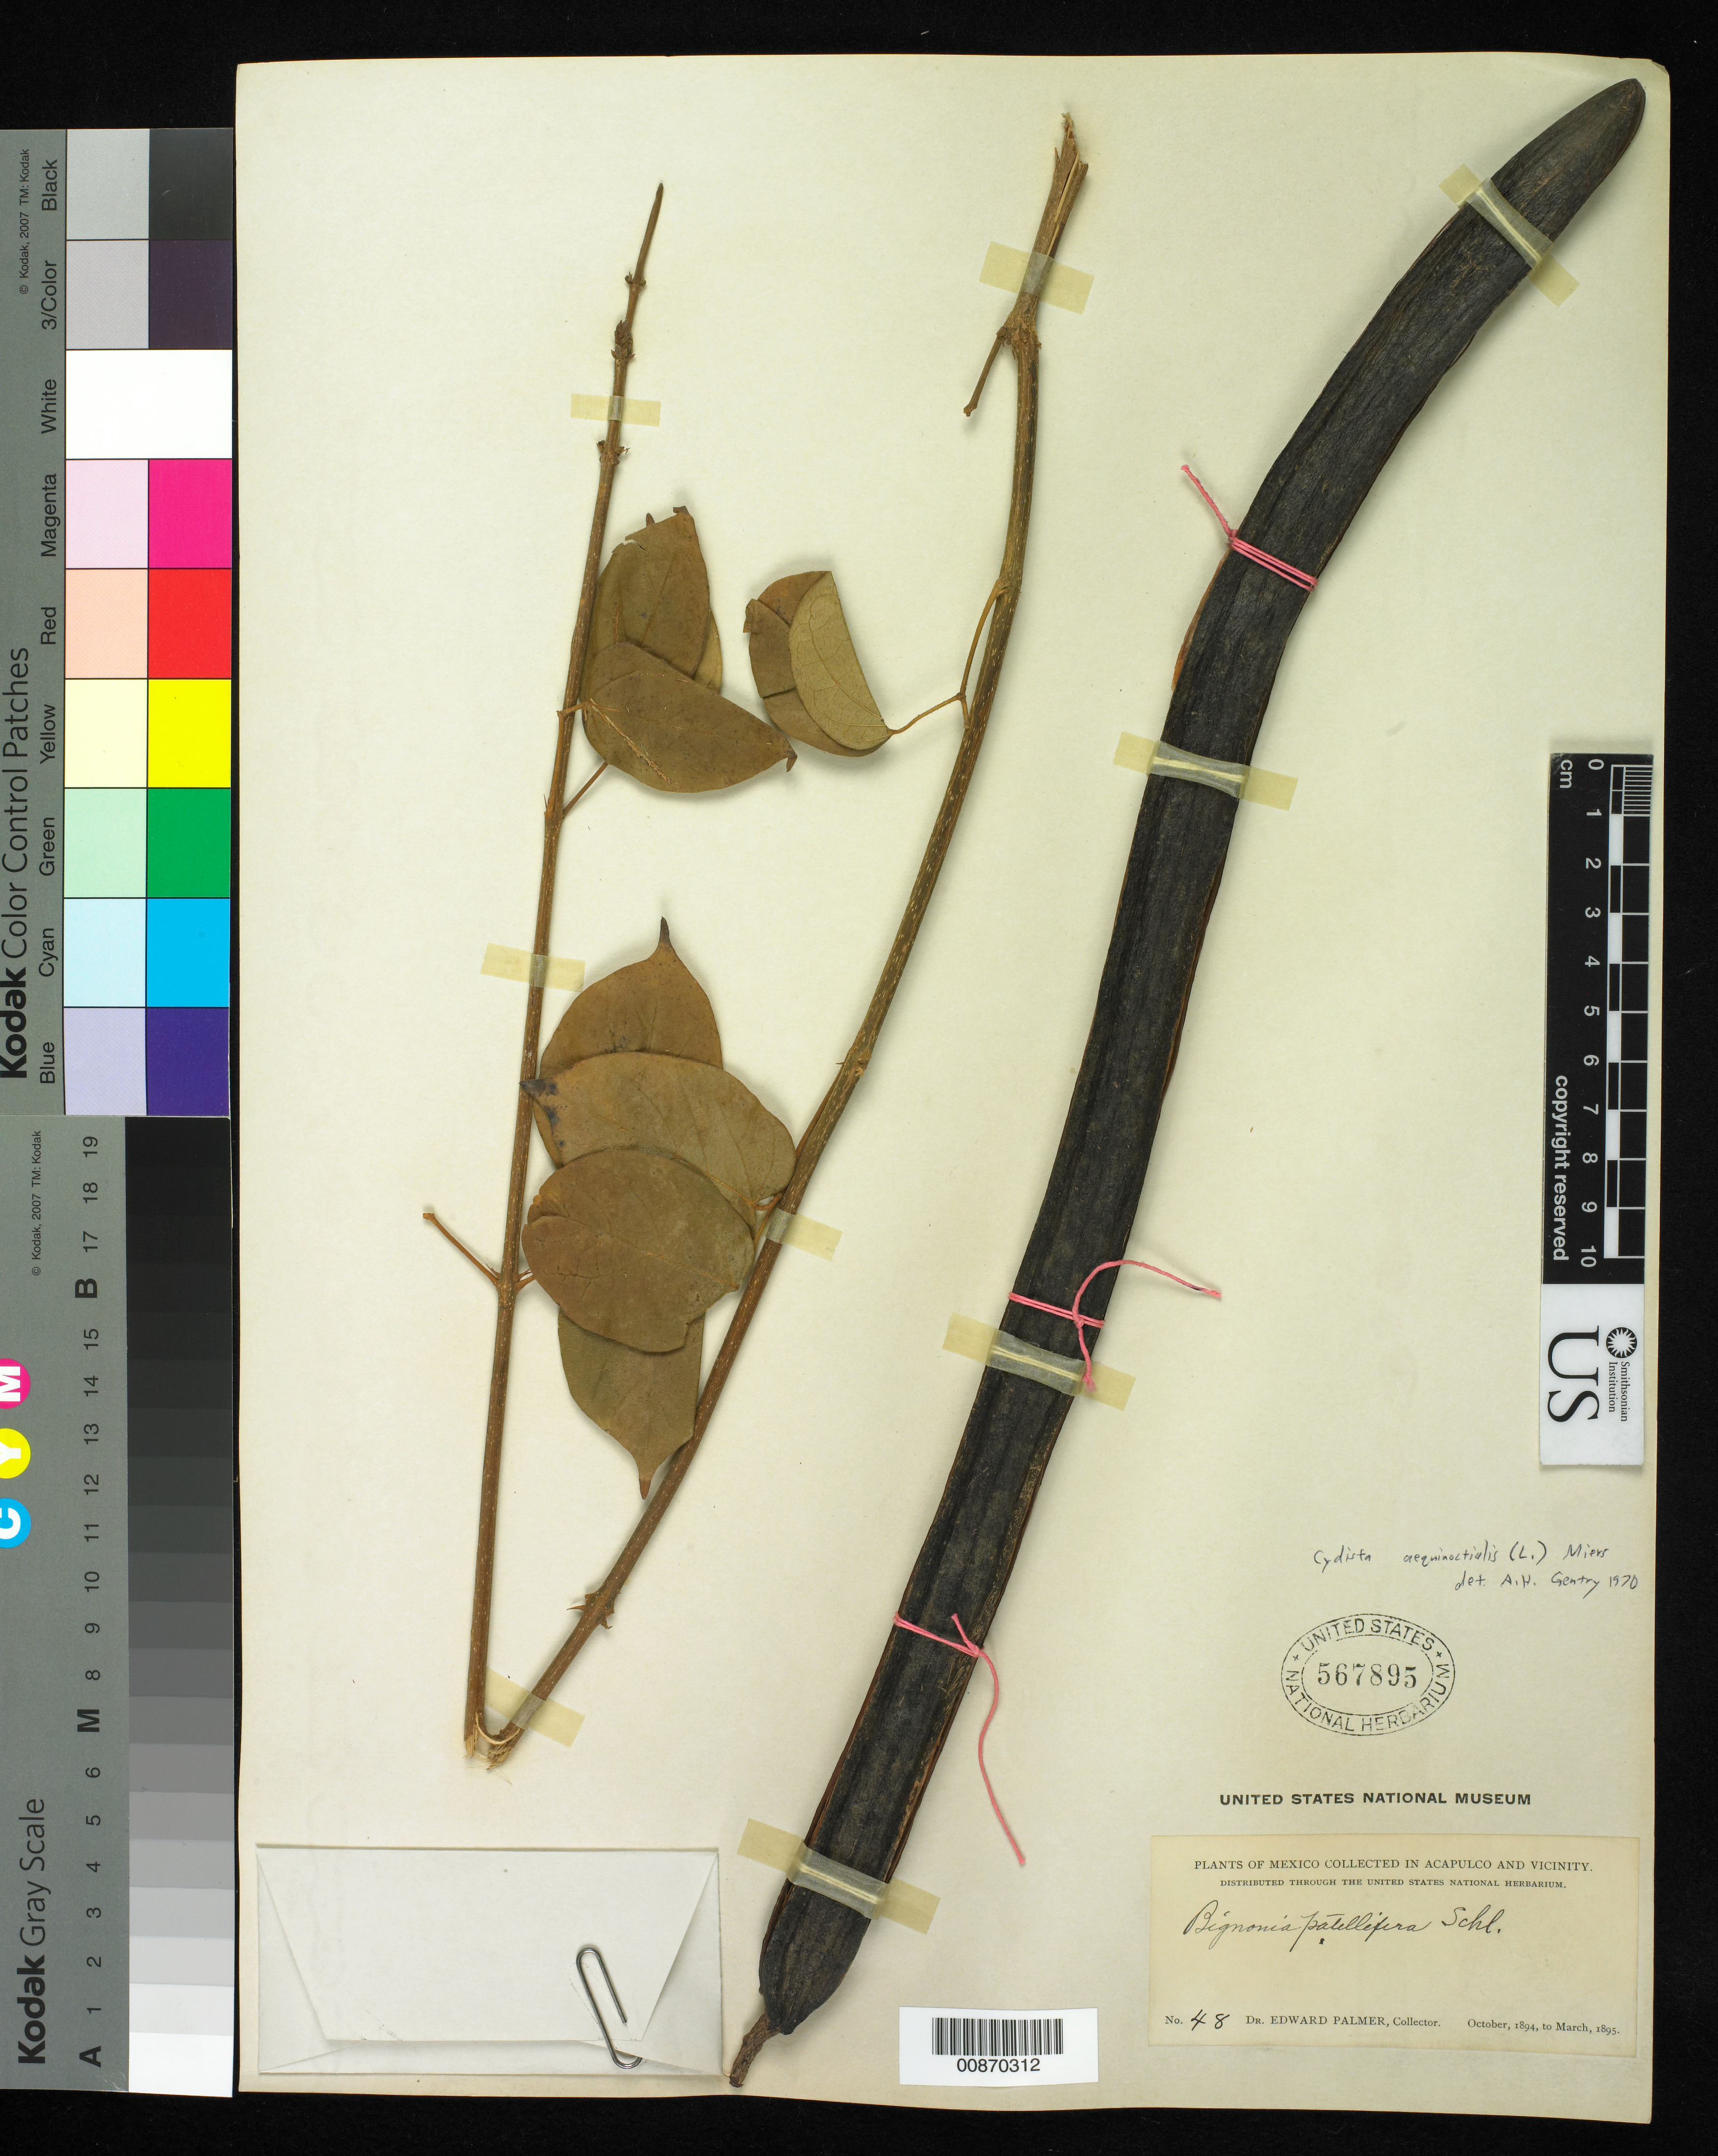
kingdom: Plantae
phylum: Tracheophyta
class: Magnoliopsida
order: Lamiales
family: Bignoniaceae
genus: Bignonia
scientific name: Bignonia aequinoctialis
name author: L.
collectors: E. Palmer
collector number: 48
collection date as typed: Oct 1894 to -- Mar 1895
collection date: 1894-10/1895-03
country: Mexico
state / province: Guerrero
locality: Acapulco, Guerrero and vicinity.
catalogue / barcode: US 567895